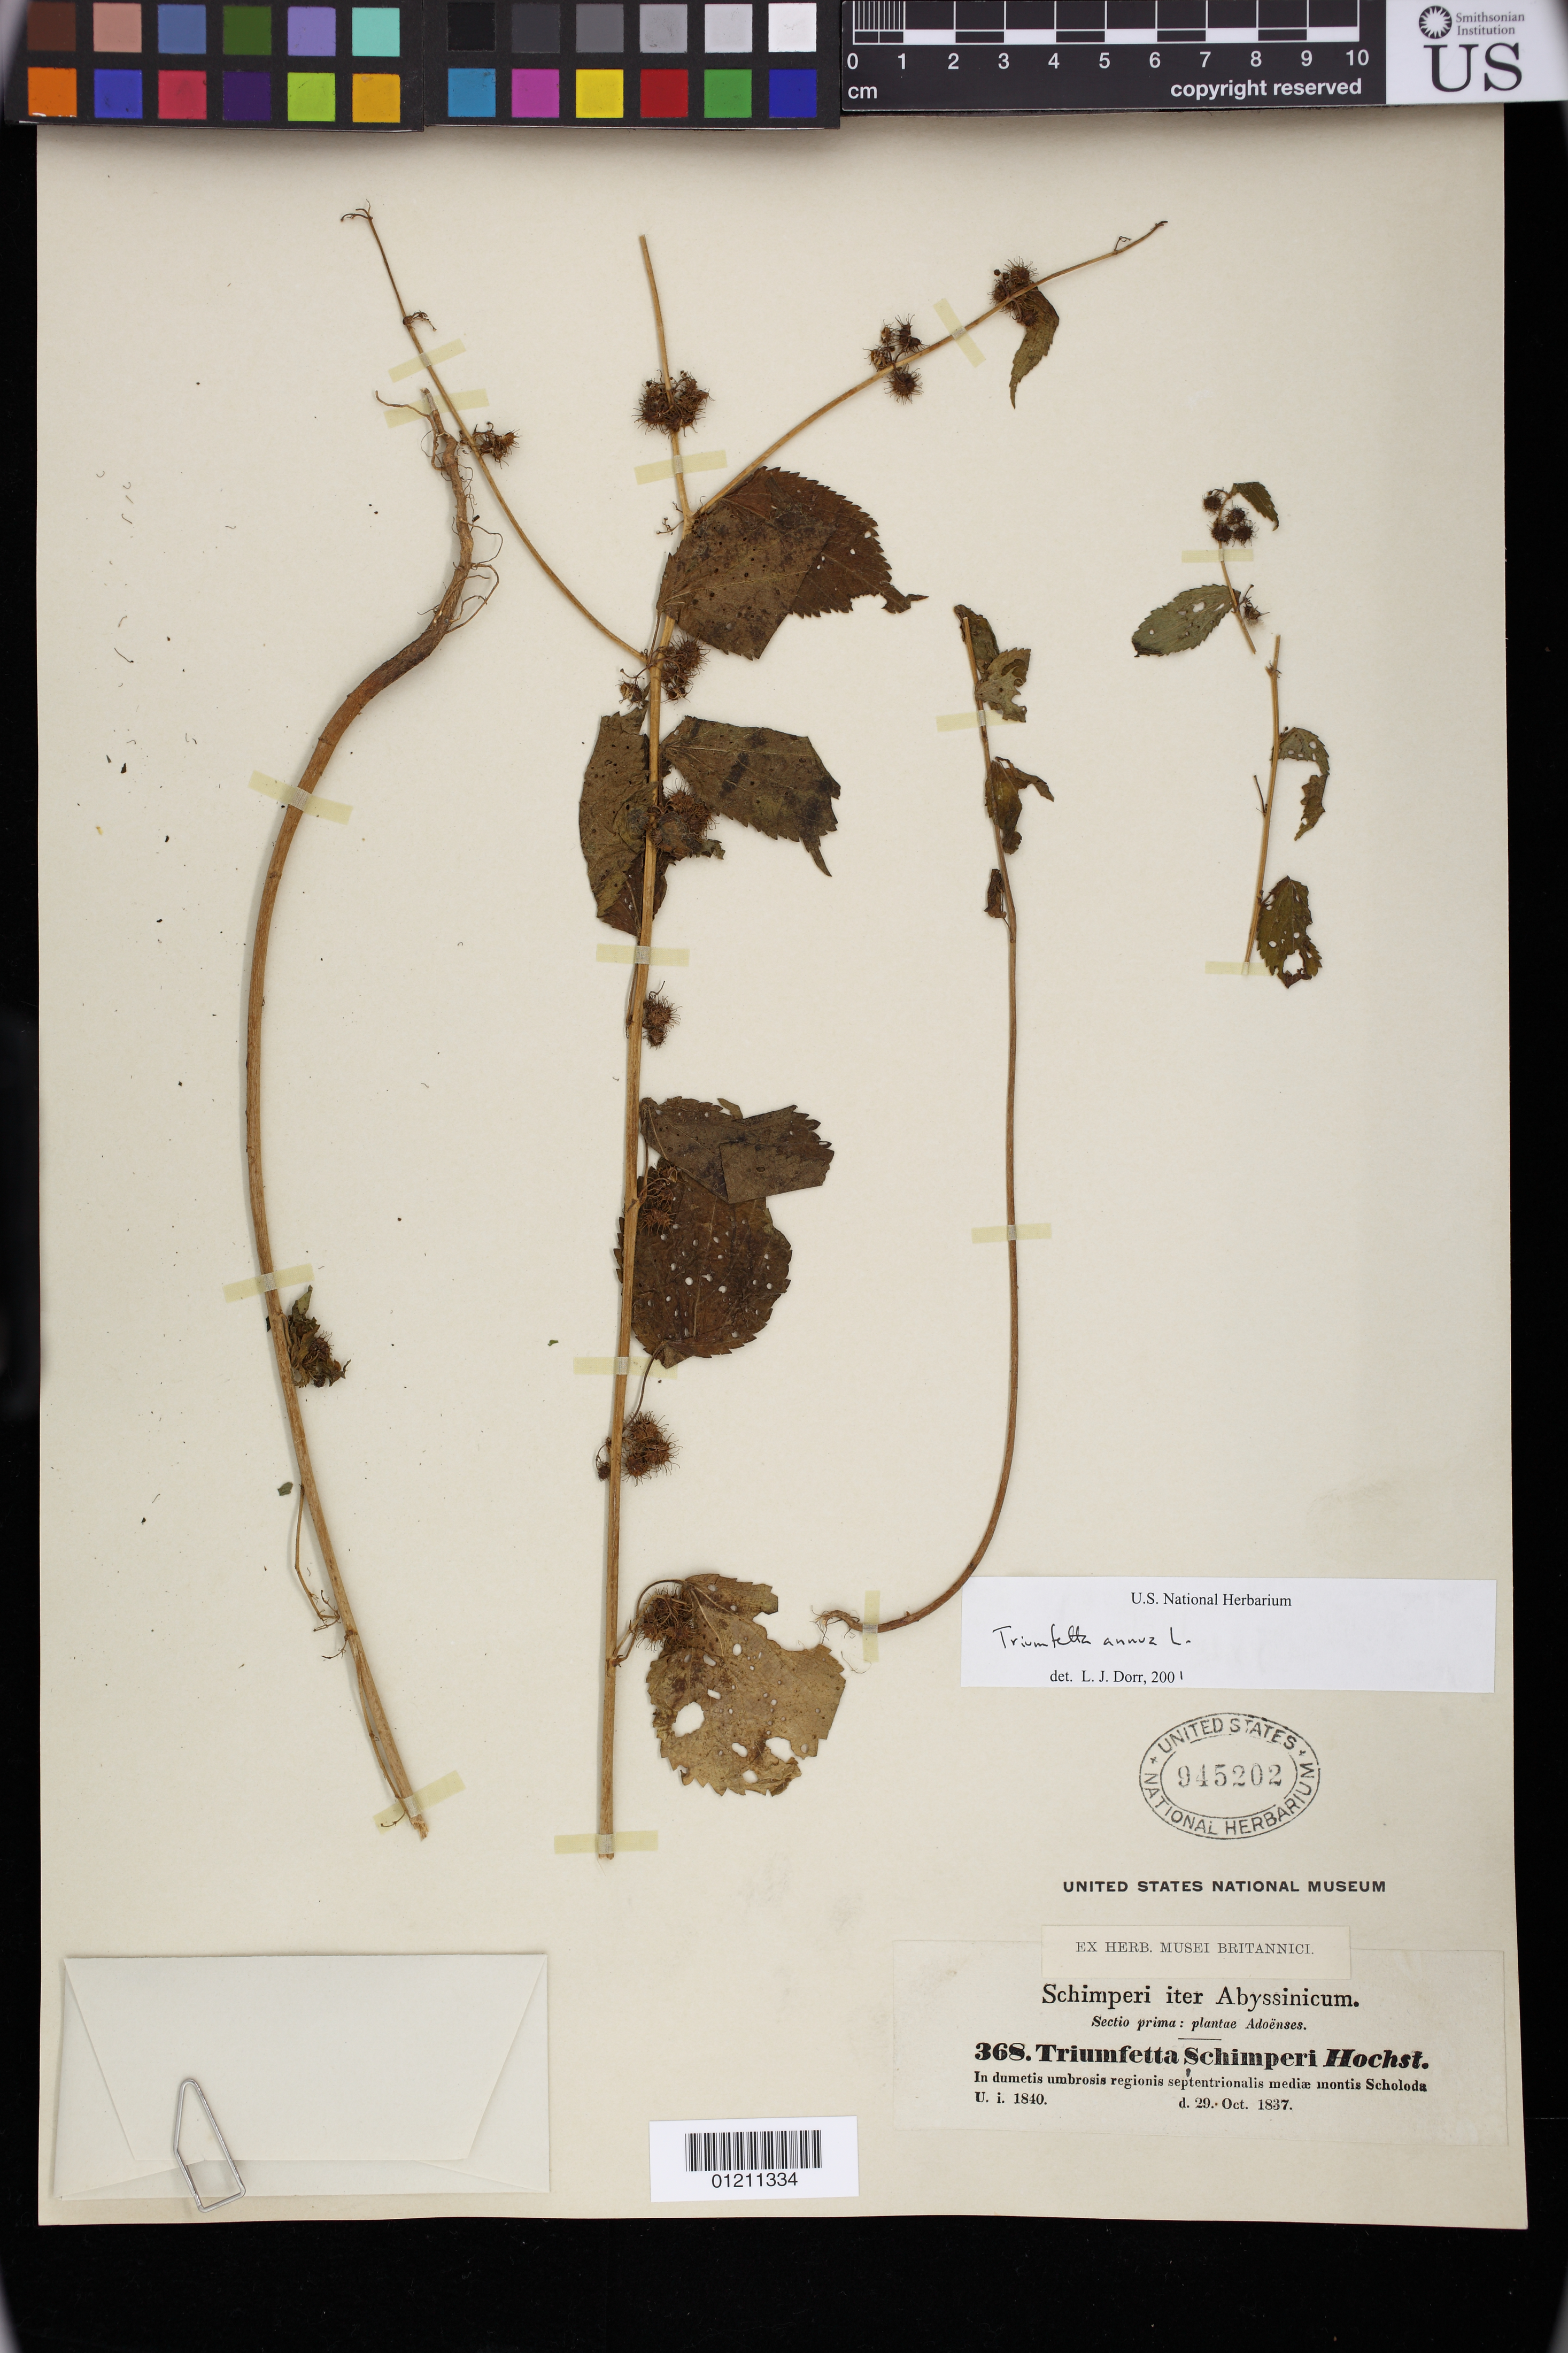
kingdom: Plantae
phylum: Tracheophyta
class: Magnoliopsida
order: Malvales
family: Malvaceae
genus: Triumfetta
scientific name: Triumfetta annua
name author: L.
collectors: G. W. Schimper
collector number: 368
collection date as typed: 29 Oct 1837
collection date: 1837-10-29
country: Ethiopia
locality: In dumetis umbrosis regionis septentrionalis mediae montis Scholoda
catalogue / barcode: US 945202